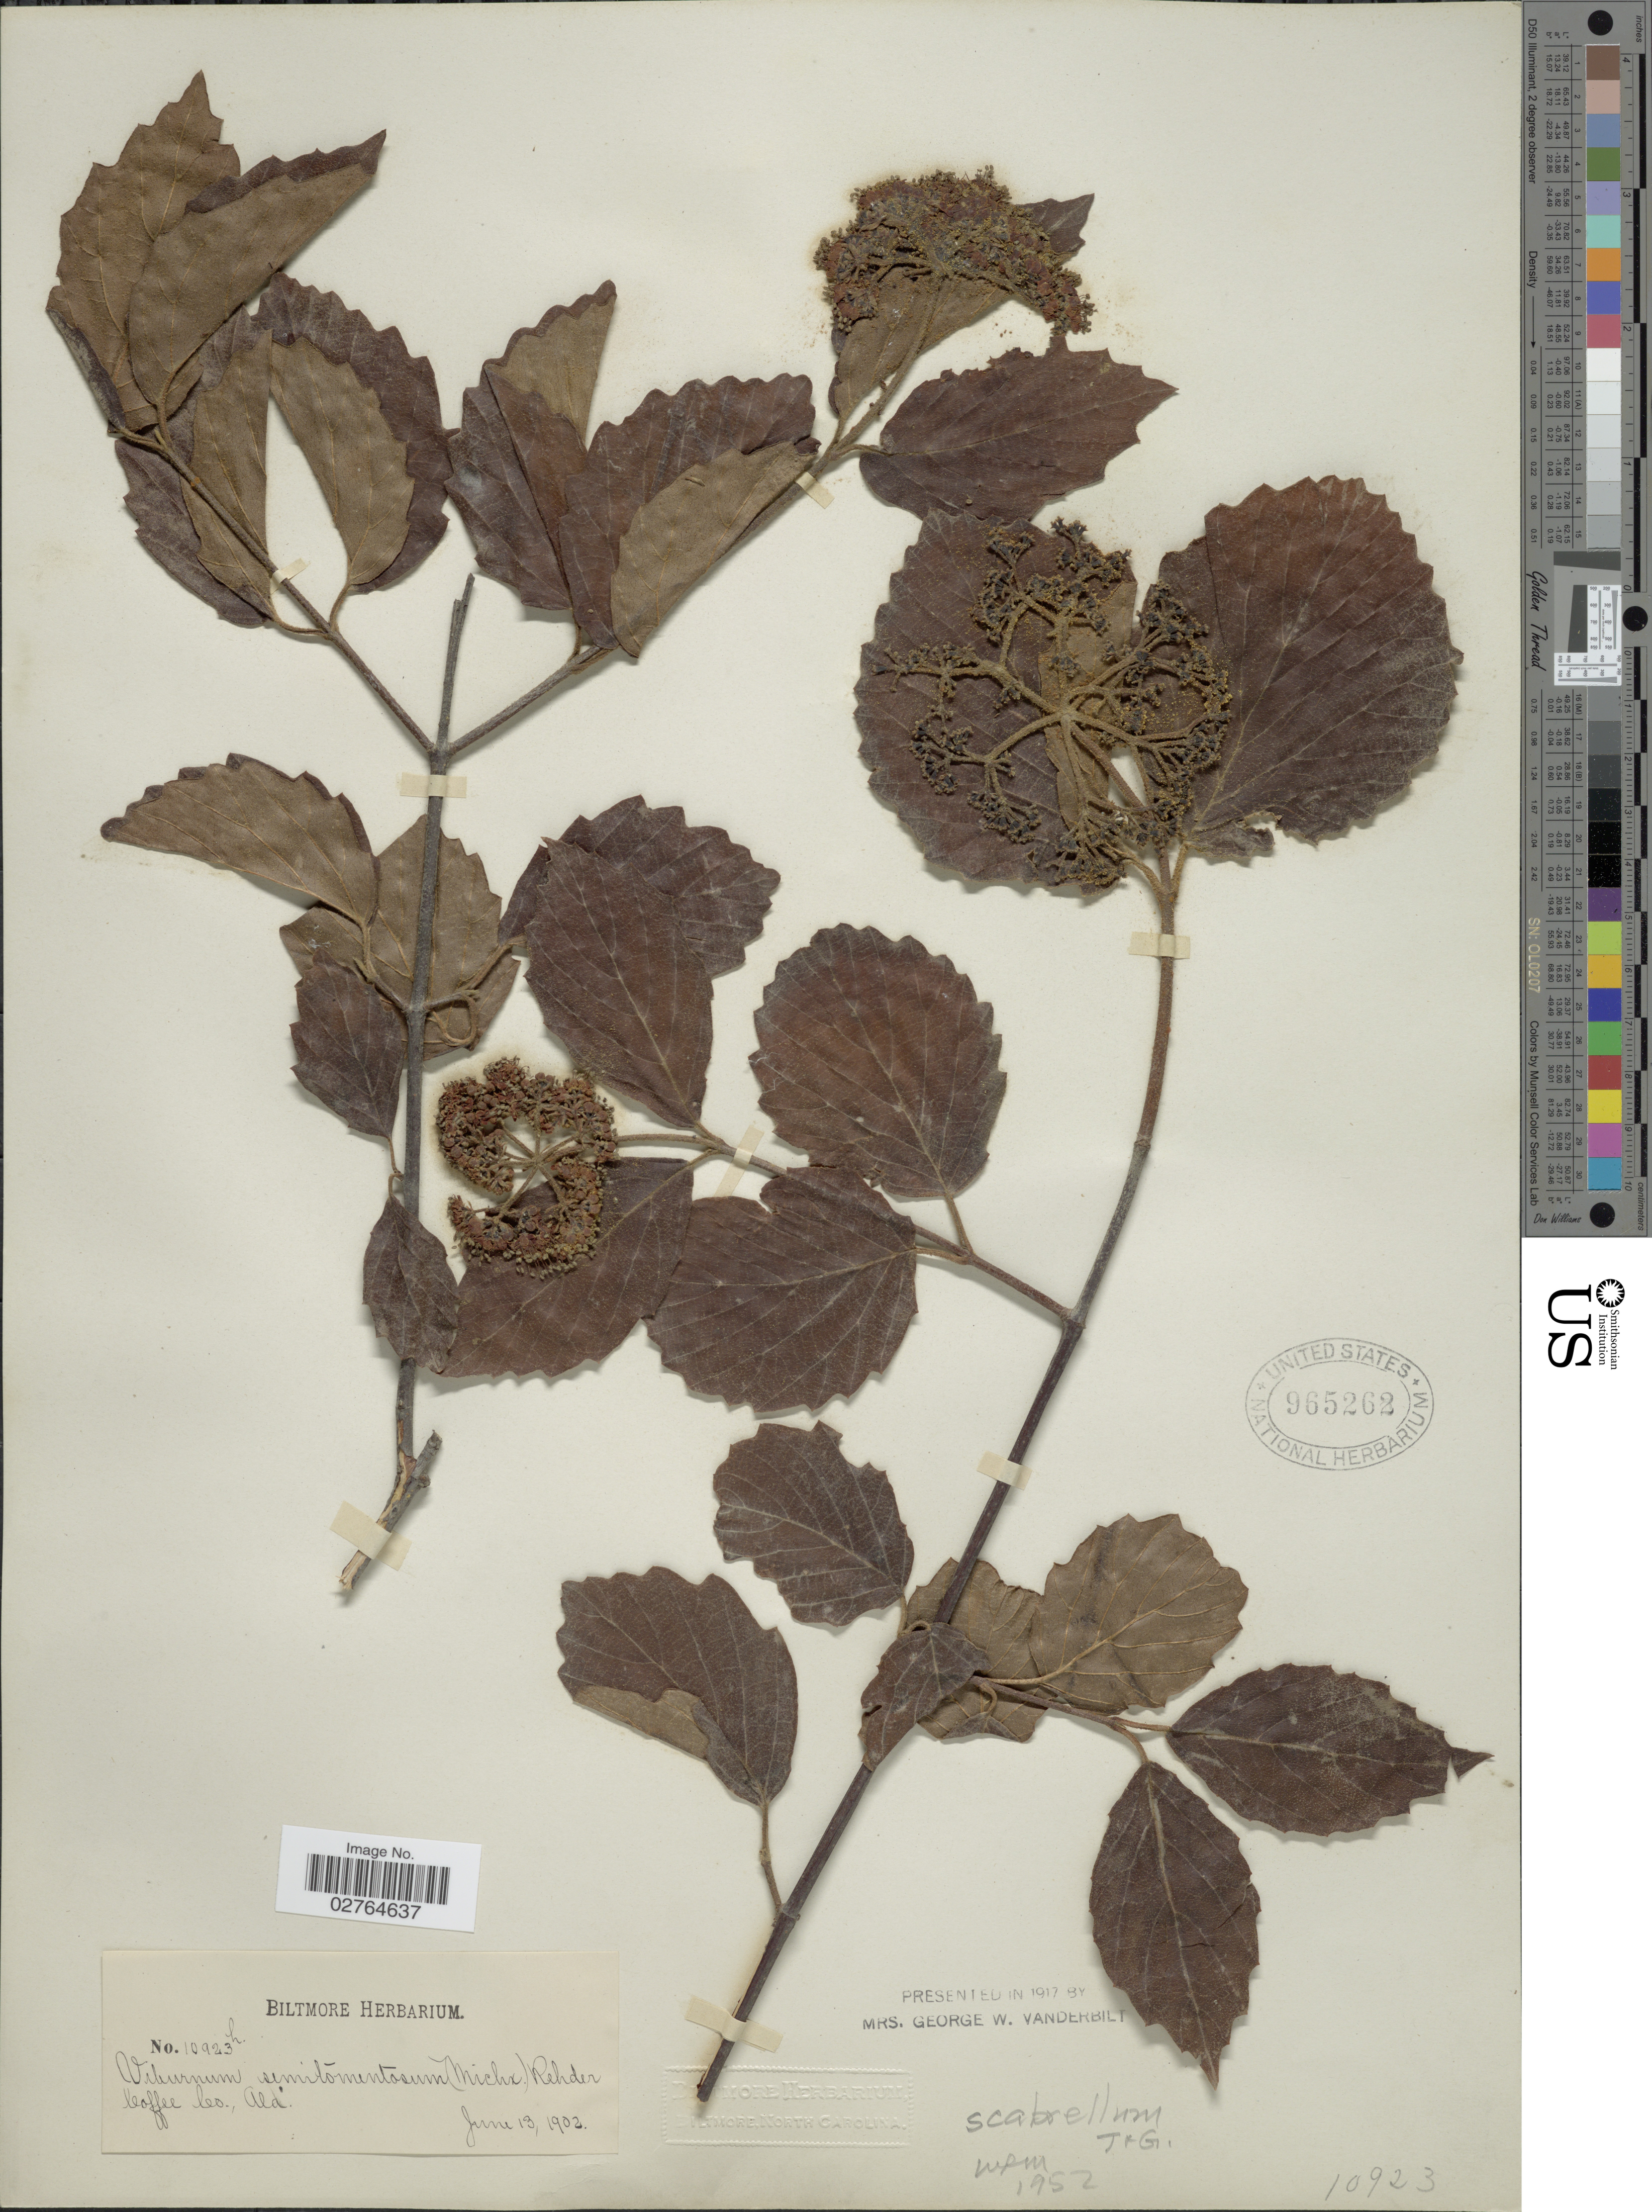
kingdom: Plantae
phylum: Tracheophyta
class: Magnoliopsida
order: Dipsacales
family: Viburnaceae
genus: Viburnum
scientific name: Viburnum scabrellum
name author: (Torr. & A. Gray) Chapm.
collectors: ex herb. Biltmore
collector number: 10923h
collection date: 1902-06-13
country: United States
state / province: Alabama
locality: Coffee Co.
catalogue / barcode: US 965262